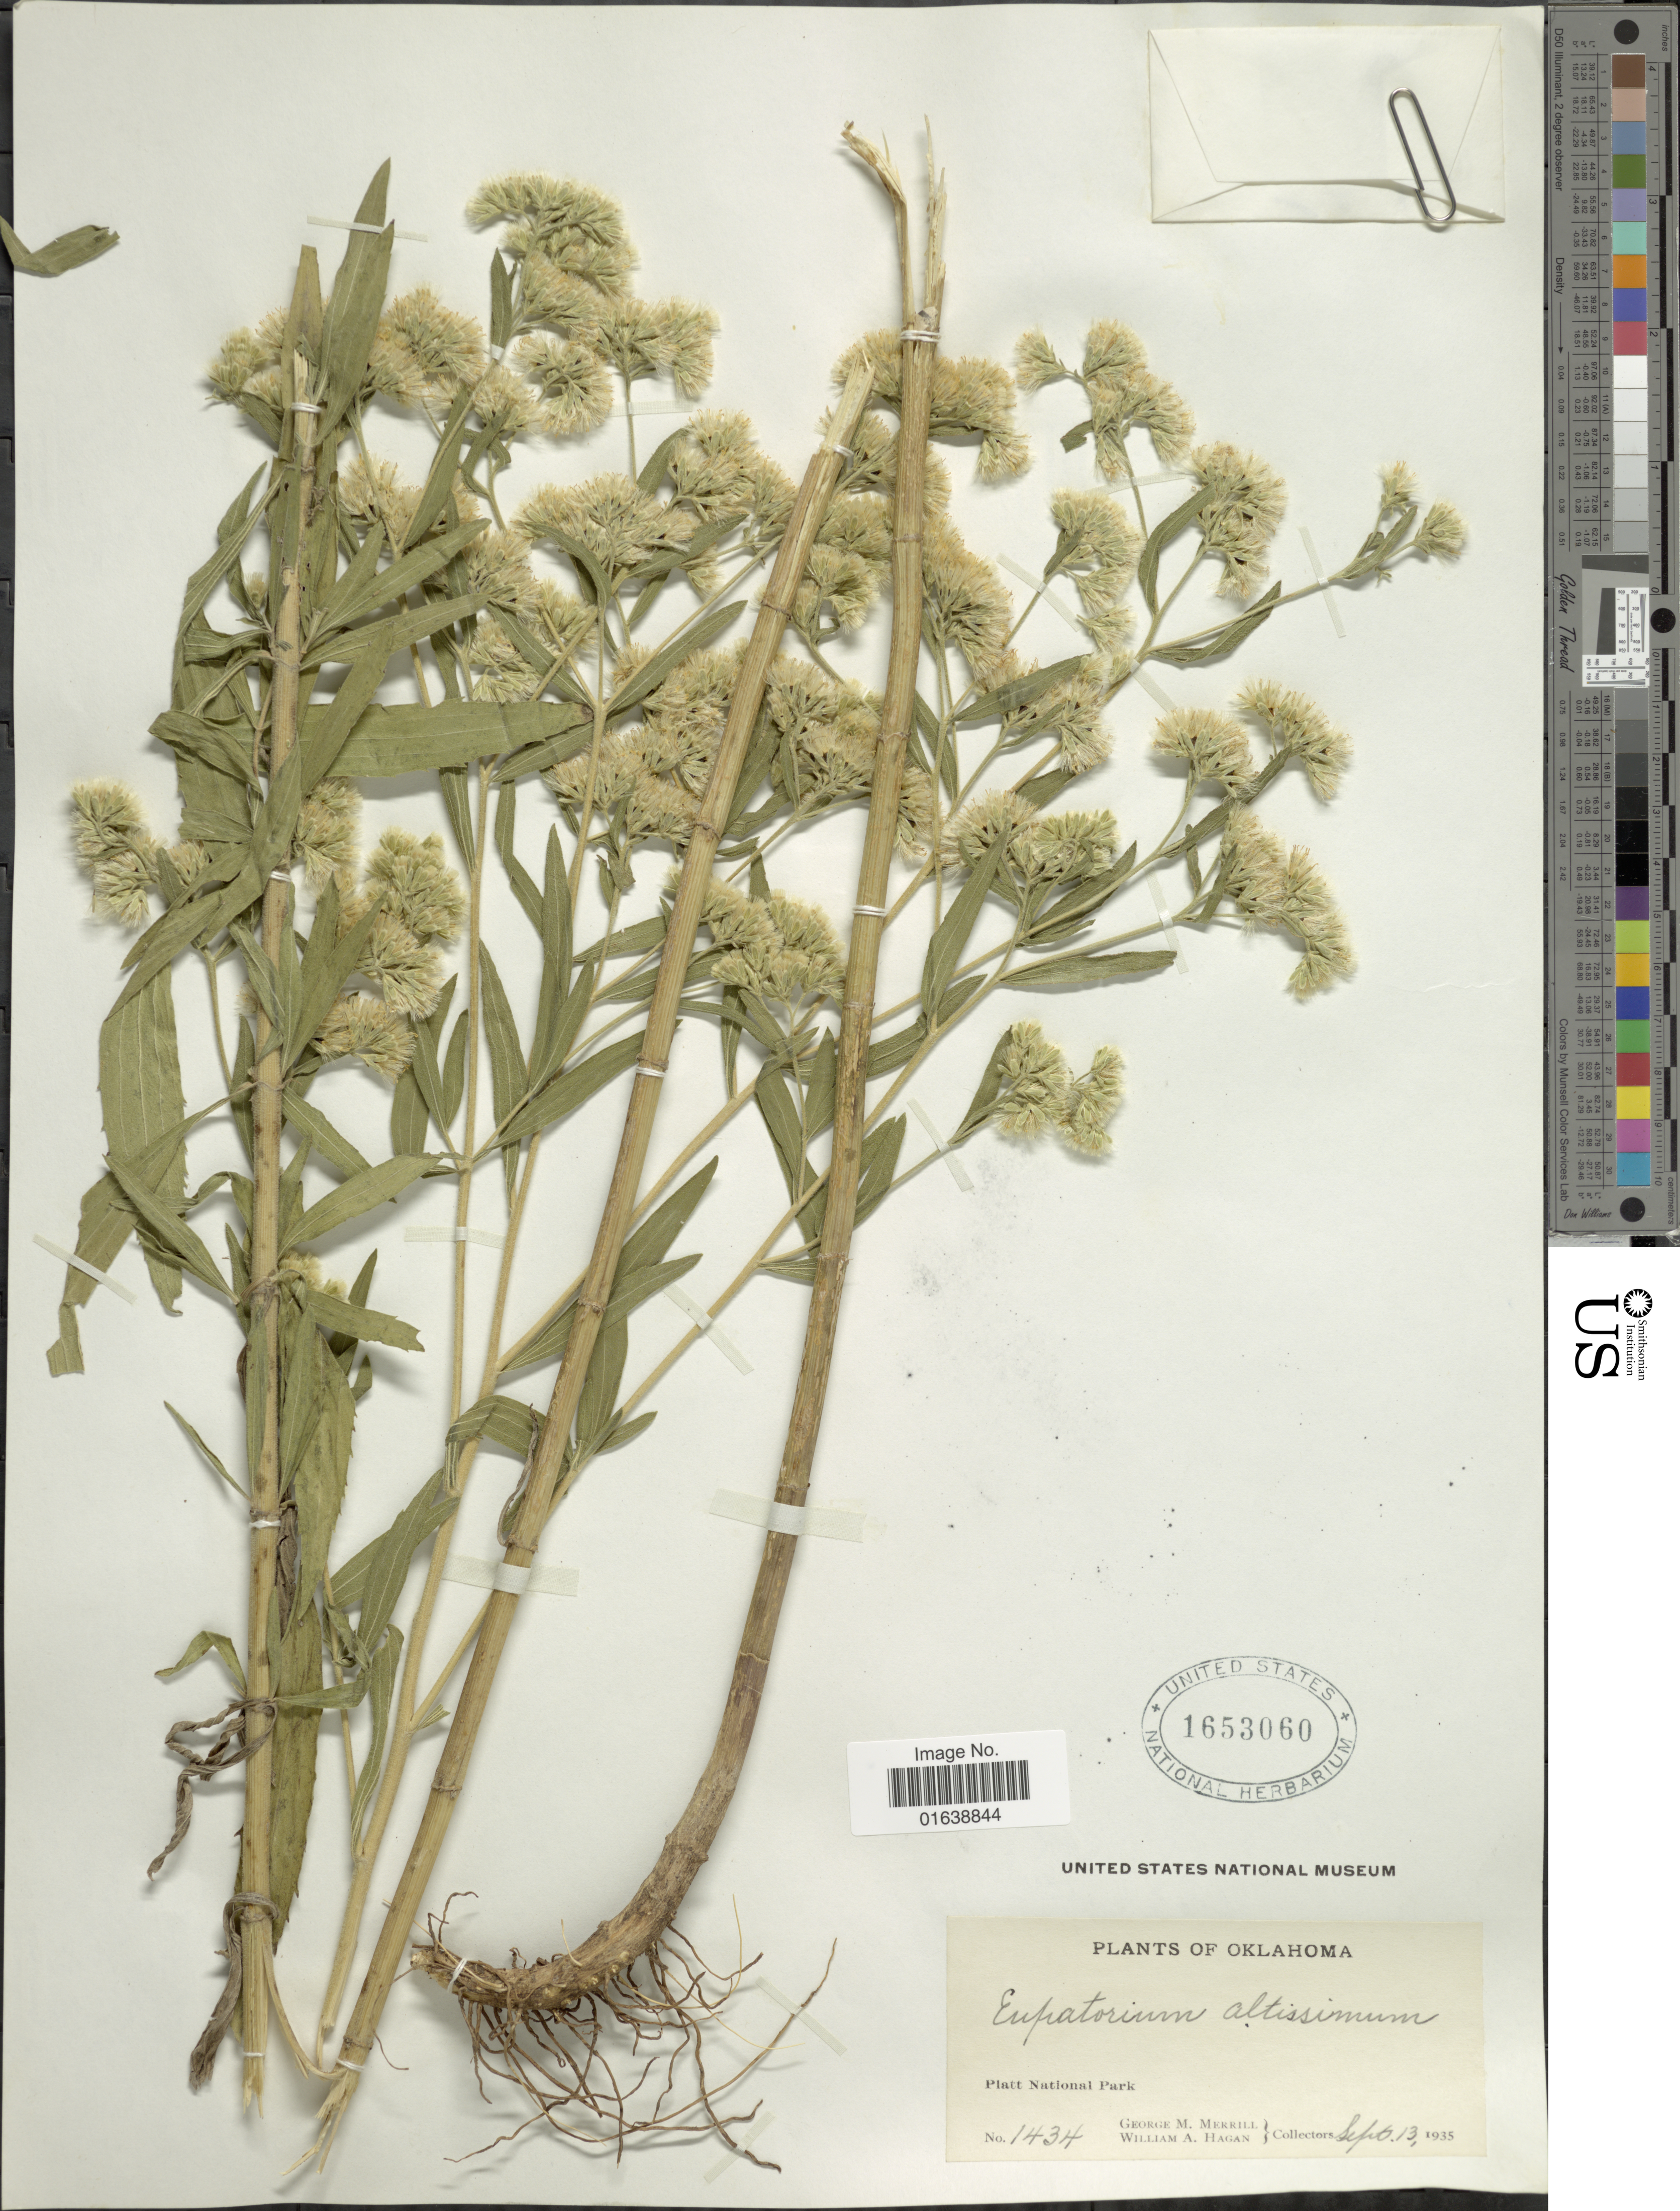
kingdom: Plantae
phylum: Tracheophyta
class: Magnoliopsida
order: Asterales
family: Asteraceae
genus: Eupatorium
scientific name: Eupatorium altissimum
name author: L.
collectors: G. K. Merrill & W. Hagan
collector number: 1434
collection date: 1935-09-13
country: United States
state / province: Oklahoma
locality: Oklahoma. Platt National Park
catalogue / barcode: US 1653060